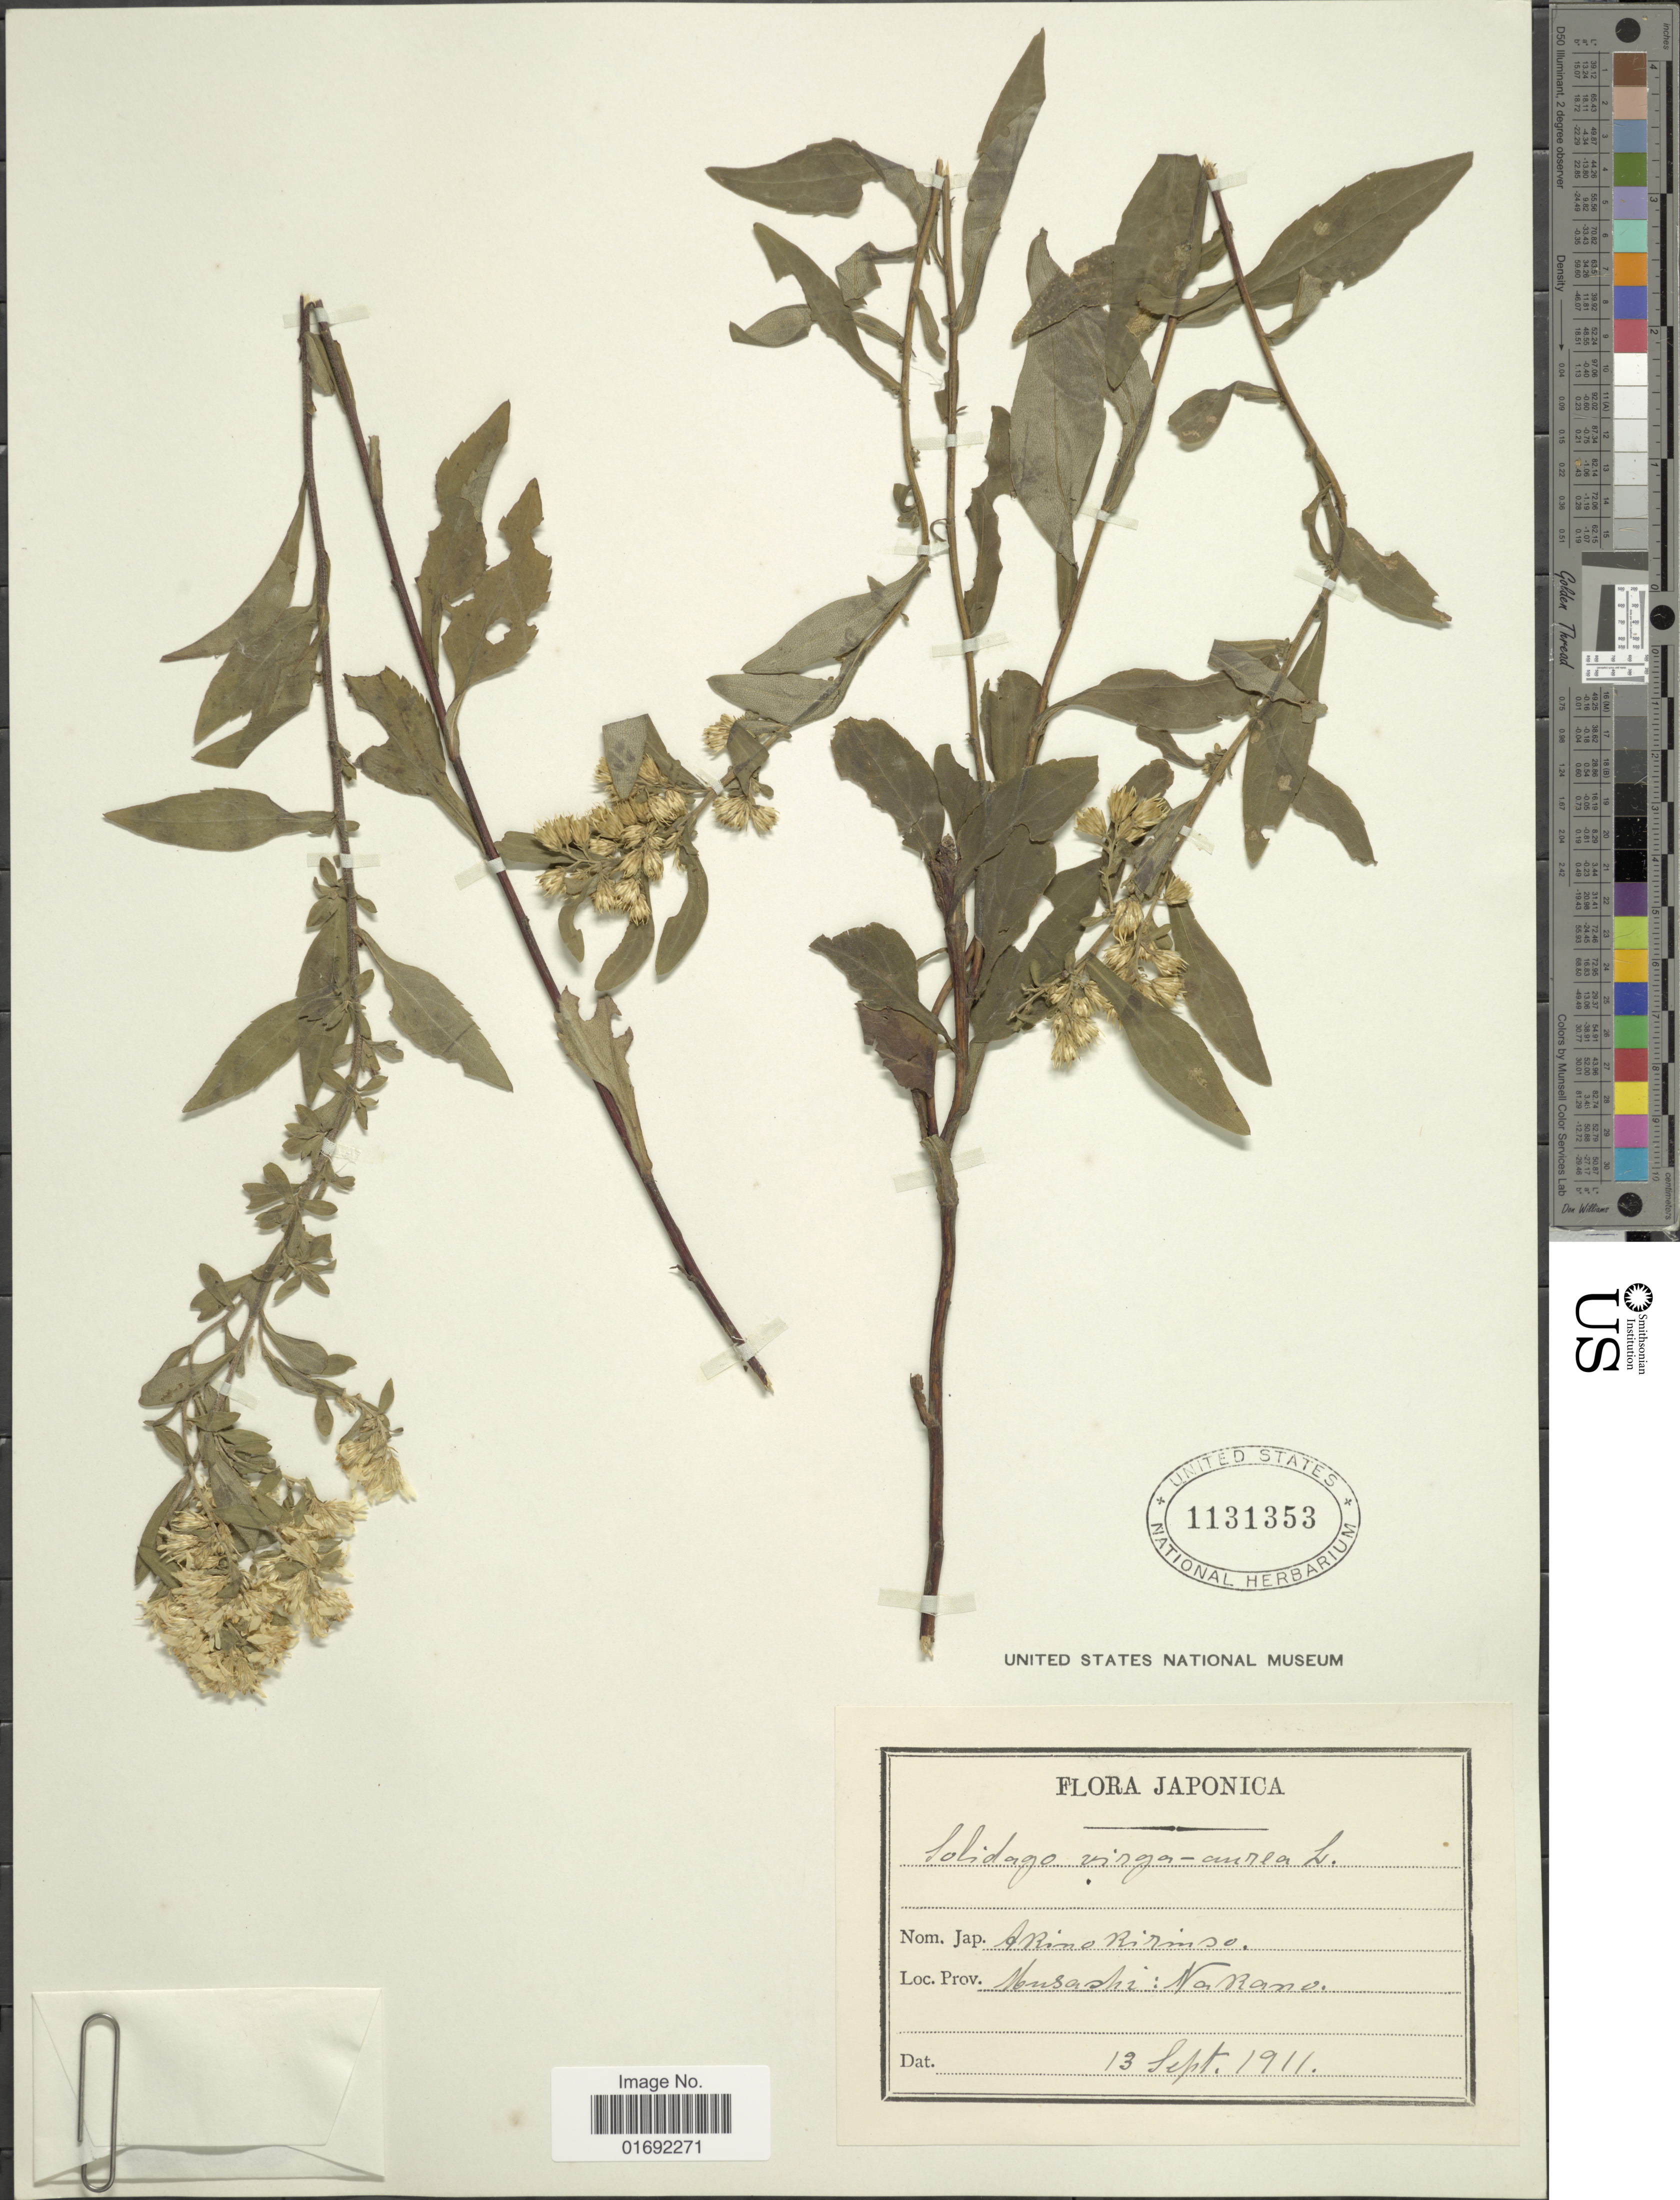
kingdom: Plantae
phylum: Tracheophyta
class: Magnoliopsida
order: Asterales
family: Asteraceae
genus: Solidago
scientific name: Solidago virgaurea var. asiatica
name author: Nakai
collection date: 1911-09-13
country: Japan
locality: Musashi, Nakano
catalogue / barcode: US 1131353